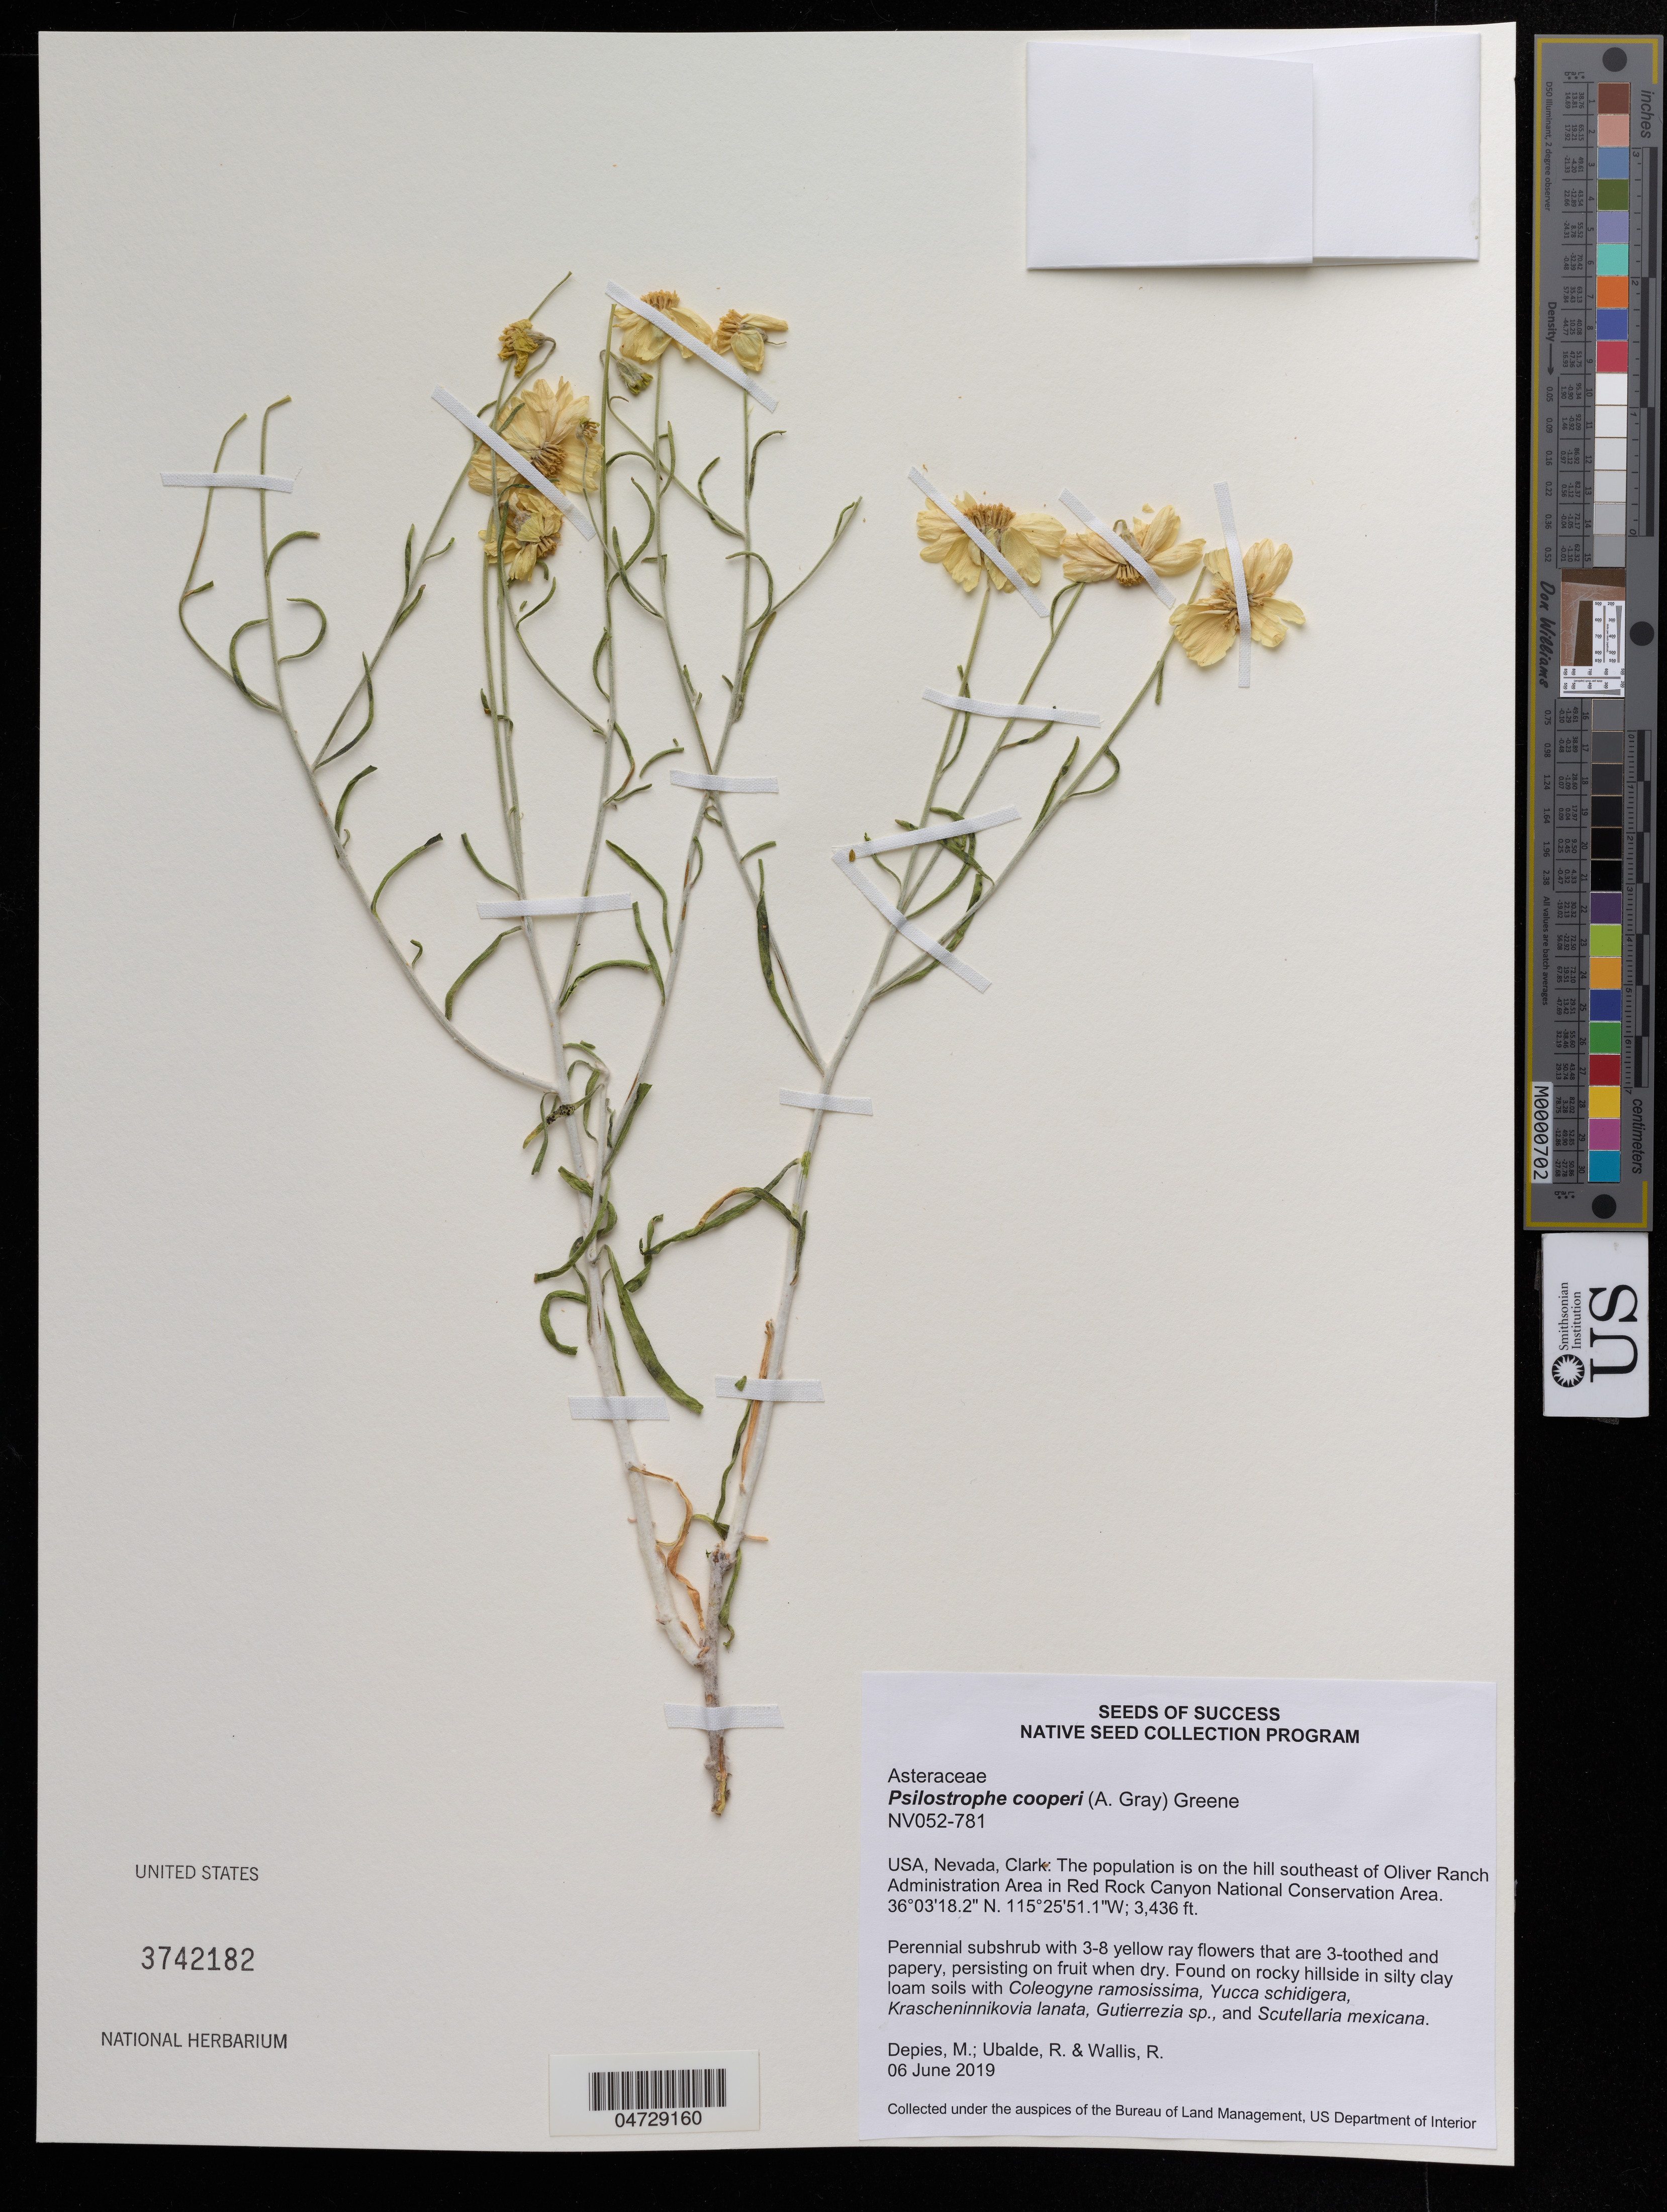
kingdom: Plantae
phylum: Tracheophyta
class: Magnoliopsida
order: Asterales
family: Asteraceae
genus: Psilostrophe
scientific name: Psilostrophe cooperi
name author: (A. Gray) Greene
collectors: M. Depies, R. Ubalde & R. Wallis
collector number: NV052-781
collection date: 2019-06-06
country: United States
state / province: Nevada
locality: Clark: The population is on the hill southeast of Oliver Ranch Administration Area in Red Rock Canyon National Conservation Area.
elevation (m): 1047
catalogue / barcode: US 3742182